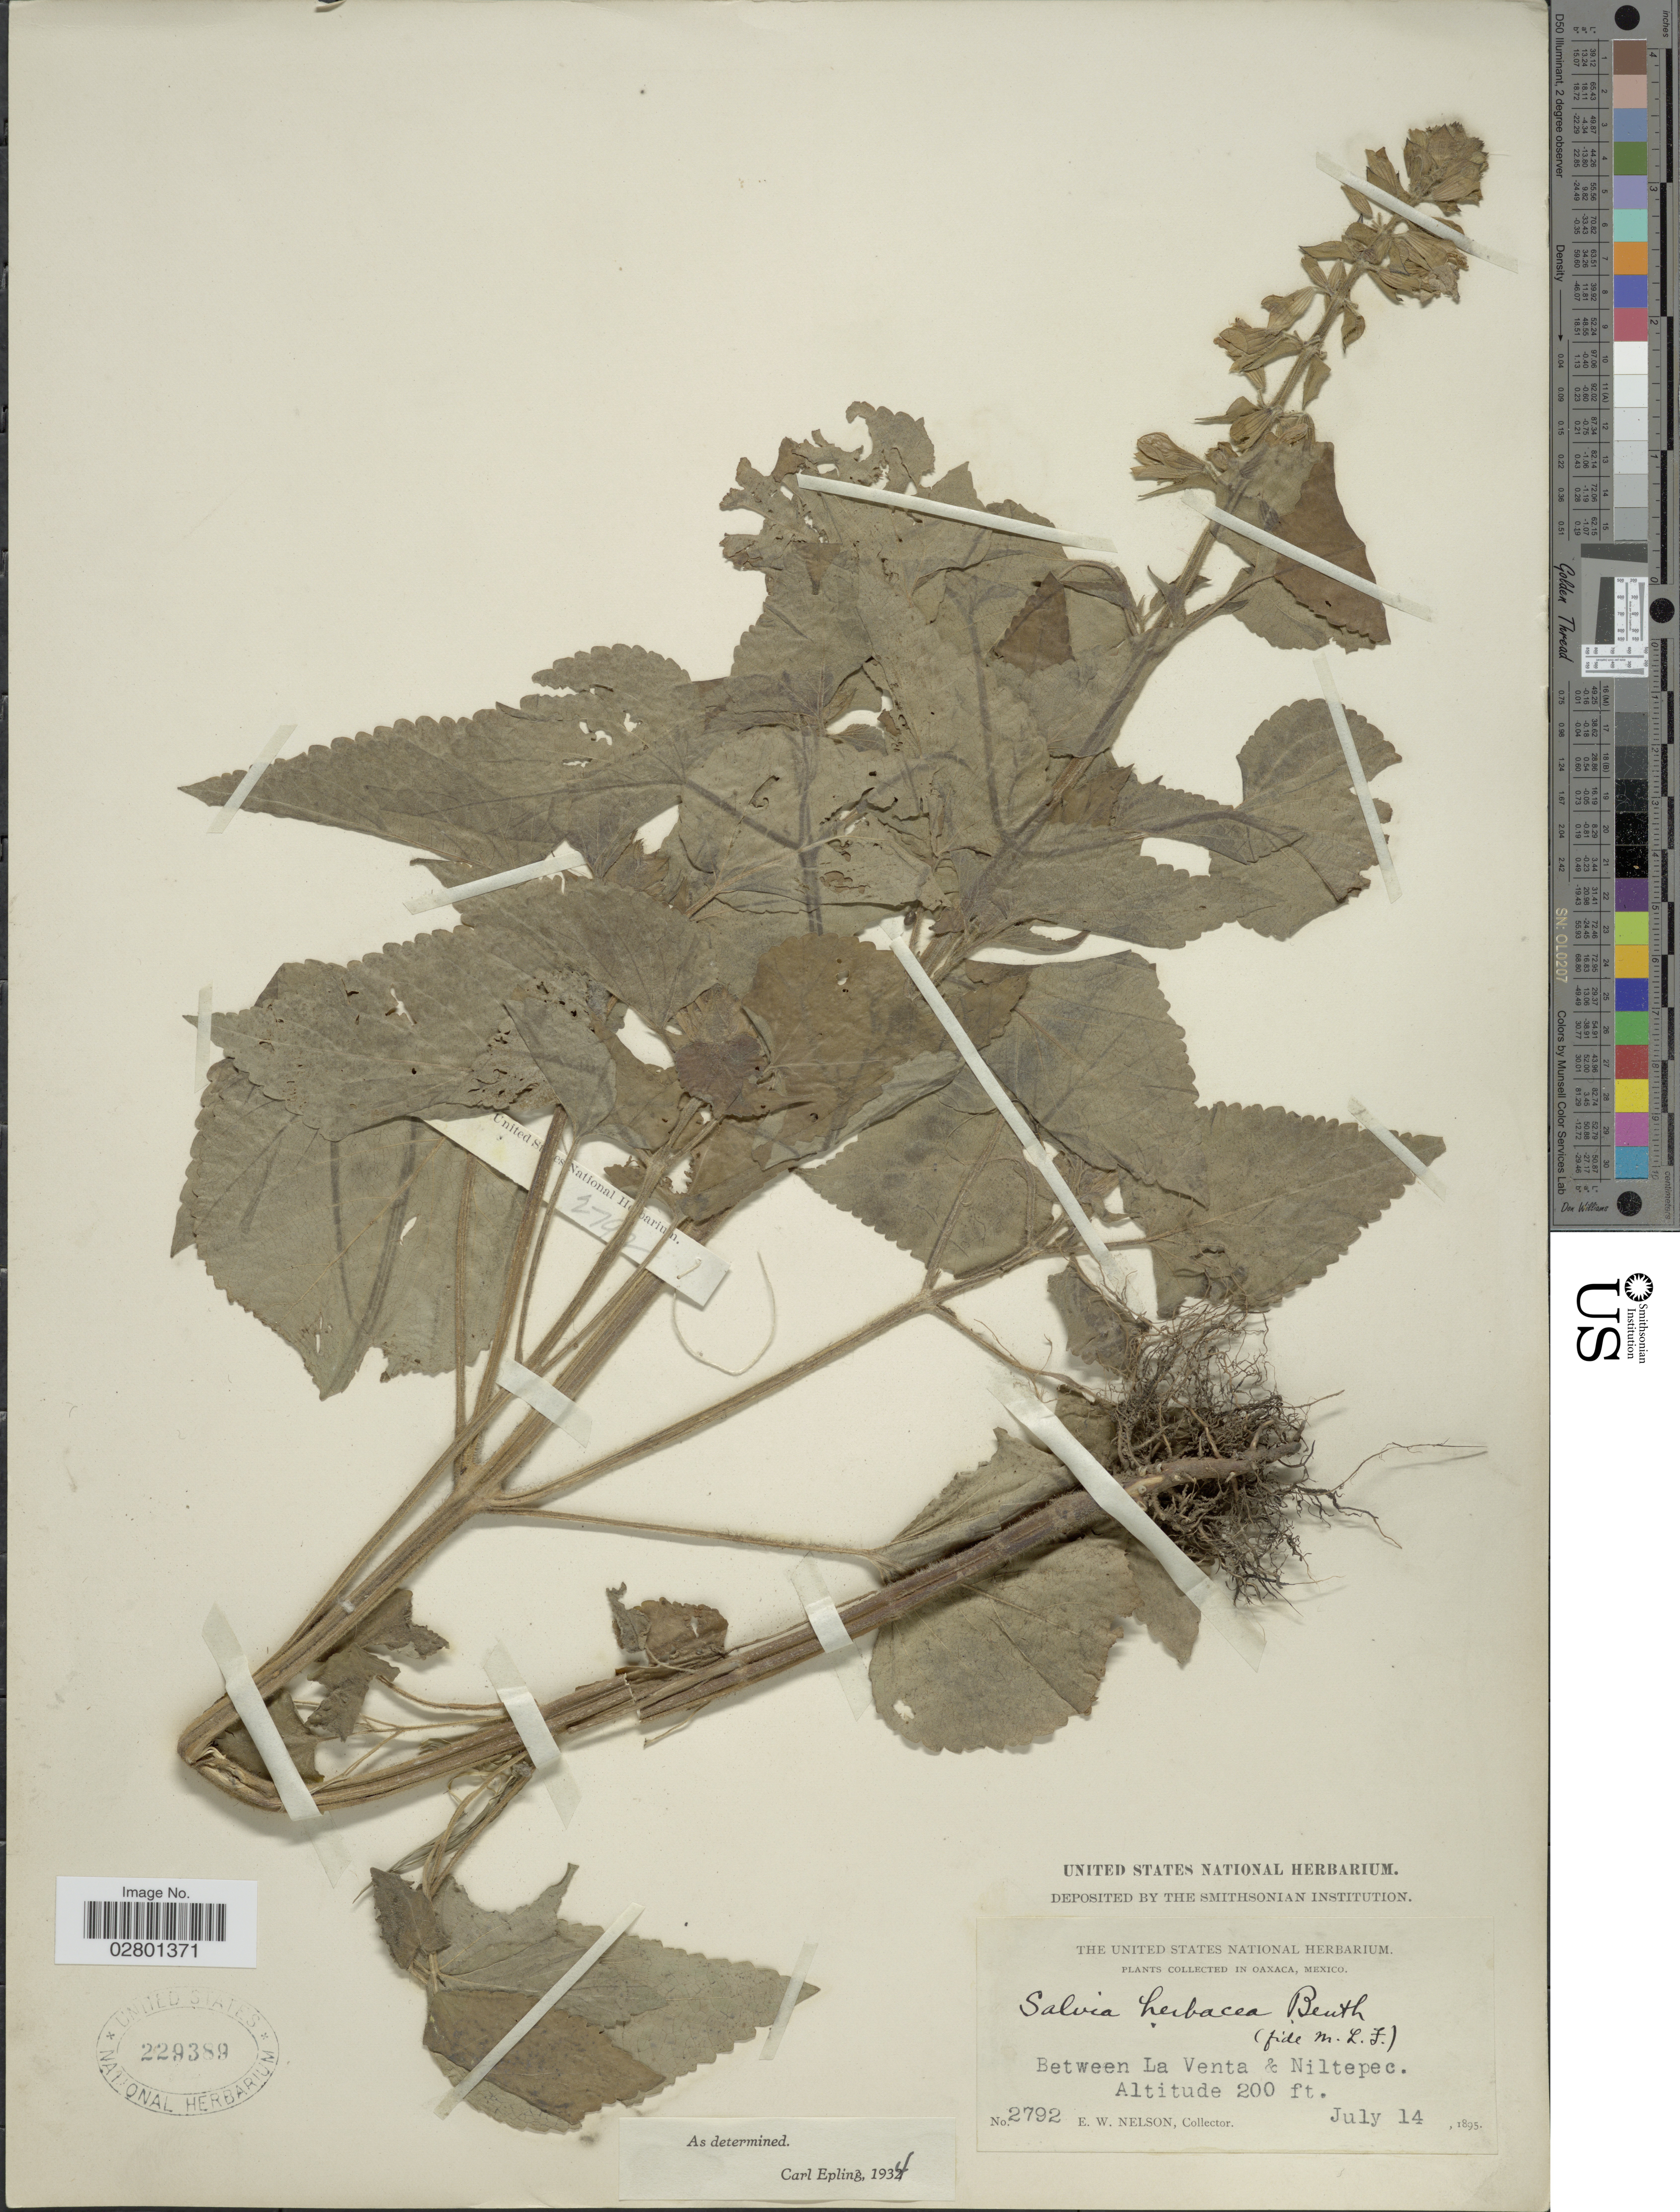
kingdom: Plantae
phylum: Tracheophyta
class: Magnoliopsida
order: Lamiales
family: Lamiaceae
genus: Salvia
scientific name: Salvia herbacea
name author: Benth.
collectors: E. W. Nelson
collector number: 2792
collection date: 1895-07-14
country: Mexico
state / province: Oaxaca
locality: Between La Venta & Niltepec.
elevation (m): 61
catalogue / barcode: US 229389